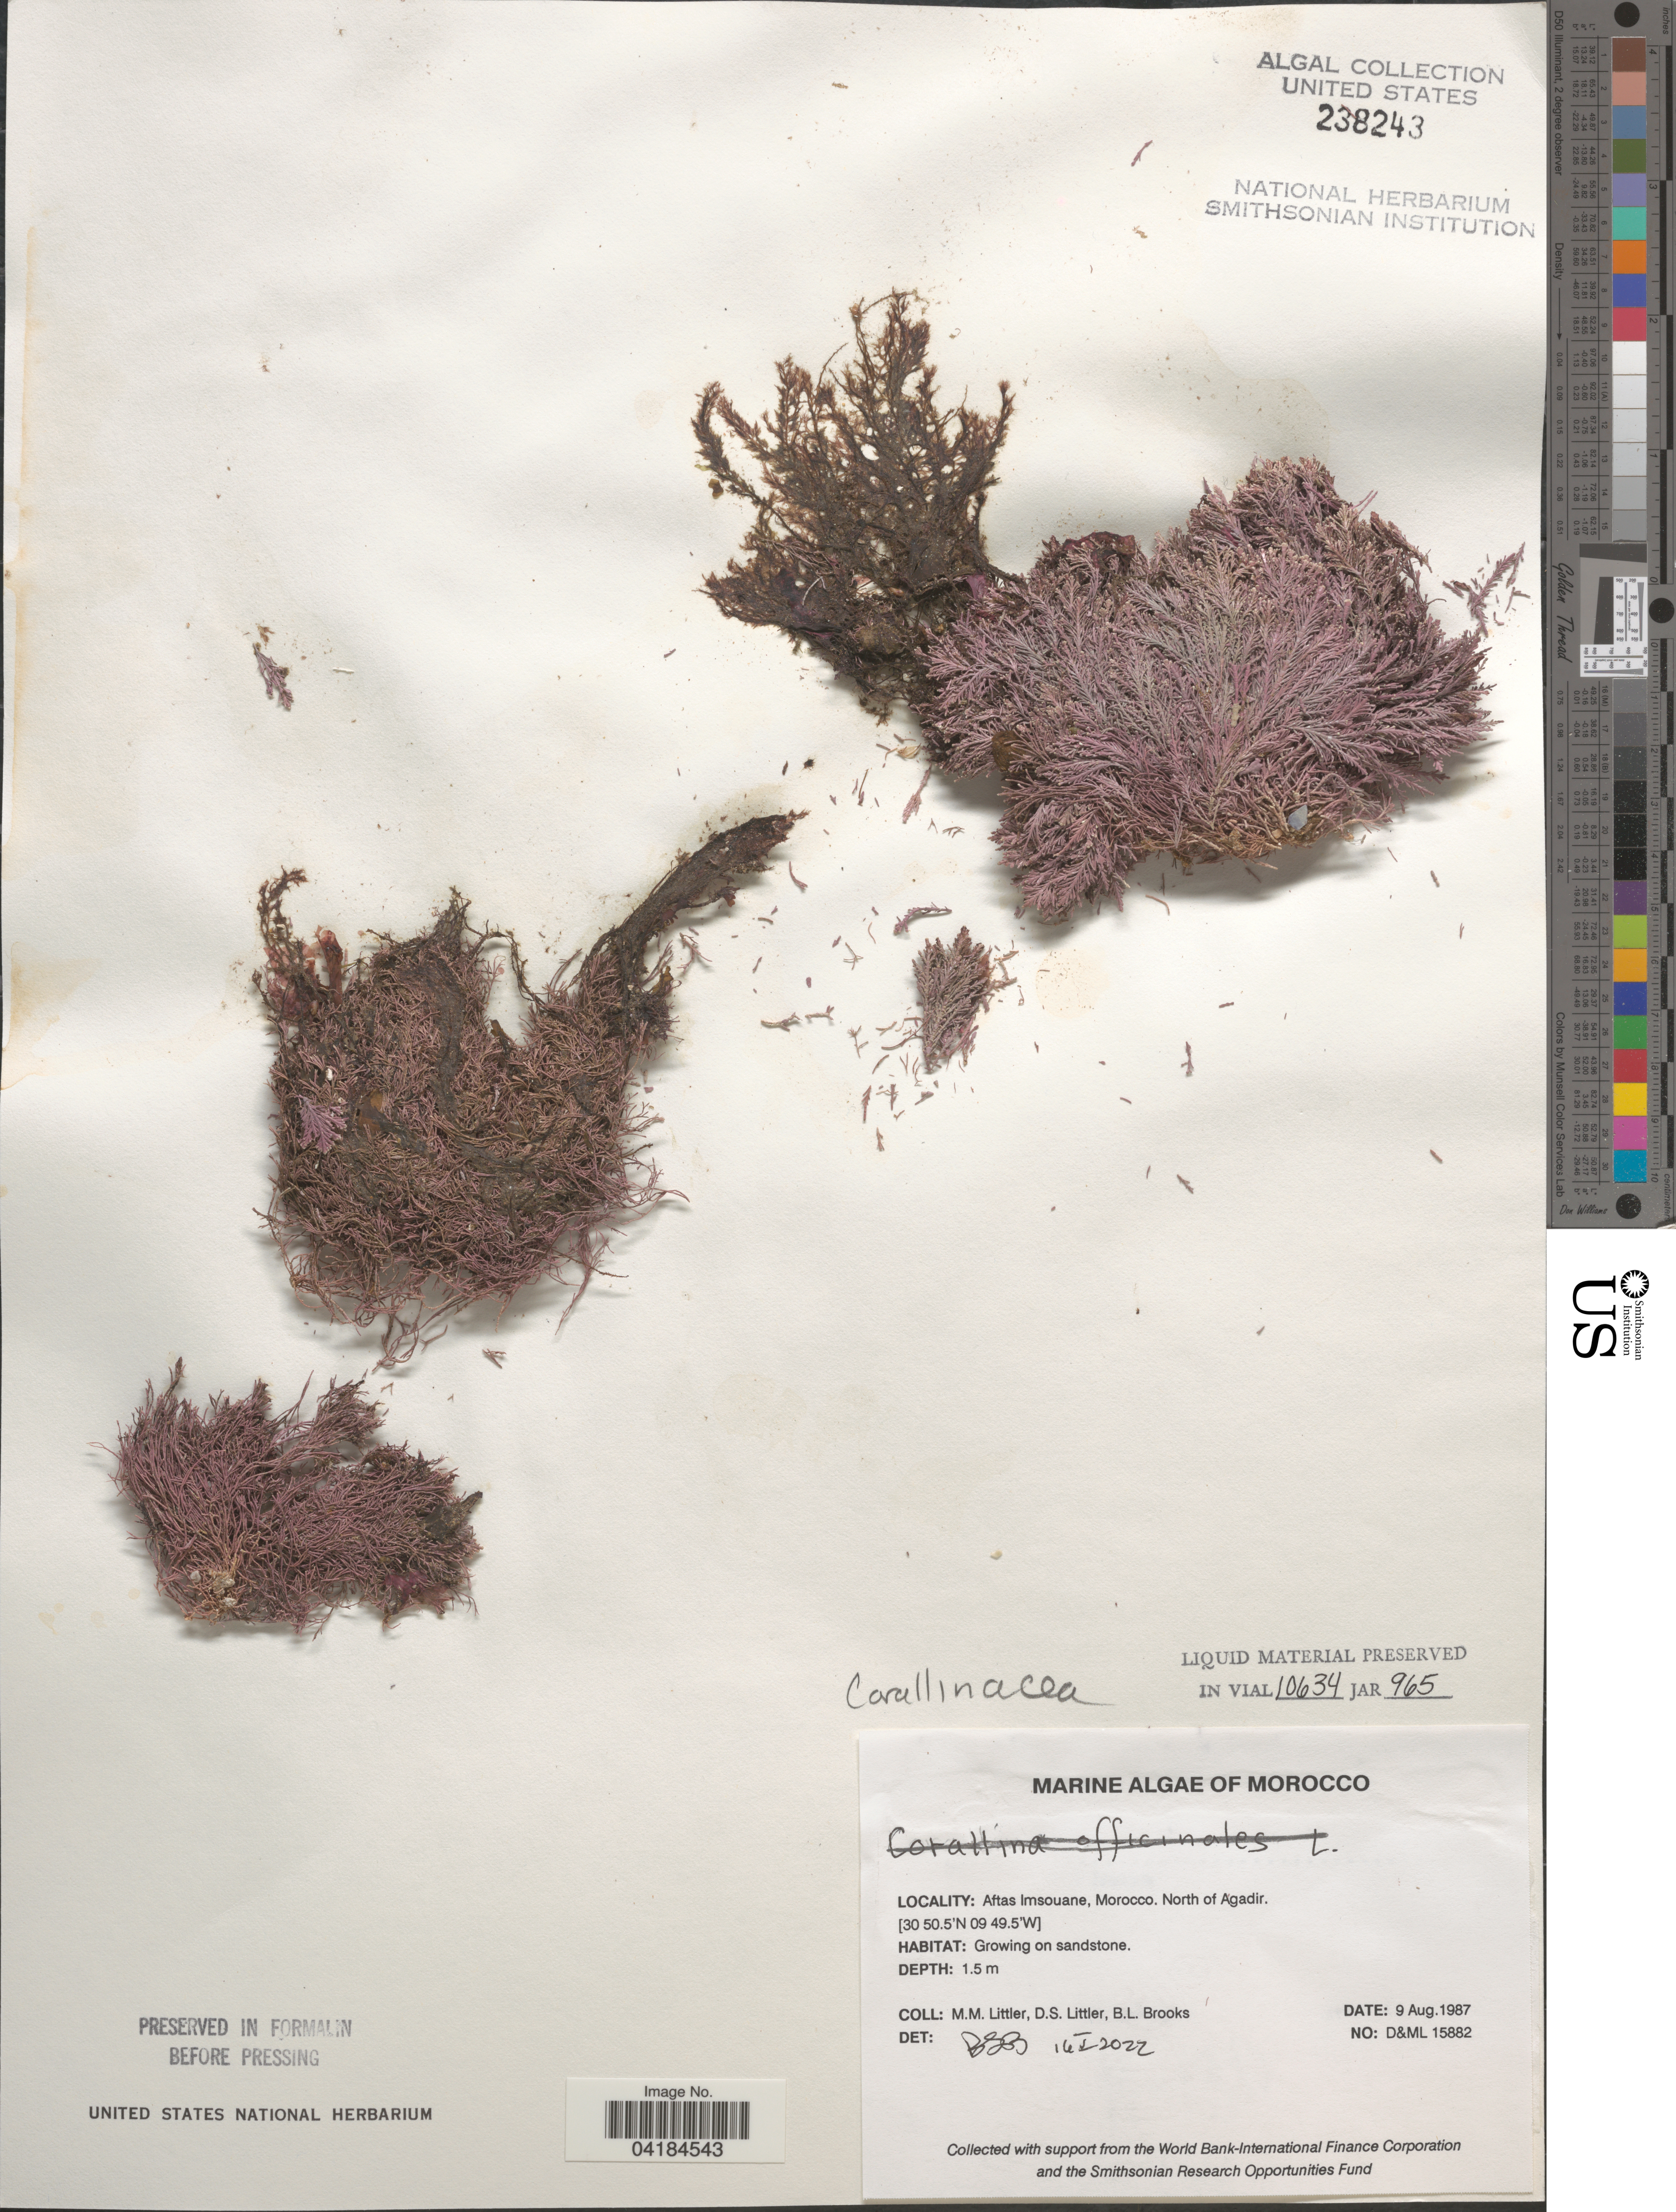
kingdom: Plantae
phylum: Rhodophyta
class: Florideophyceae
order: Corallinales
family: Corallinaceae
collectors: D. S. Littler & B. Brooks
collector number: D&ML15882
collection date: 1987-08-09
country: Morocco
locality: Aftas Imsouane. North of Agadir.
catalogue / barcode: US 238243